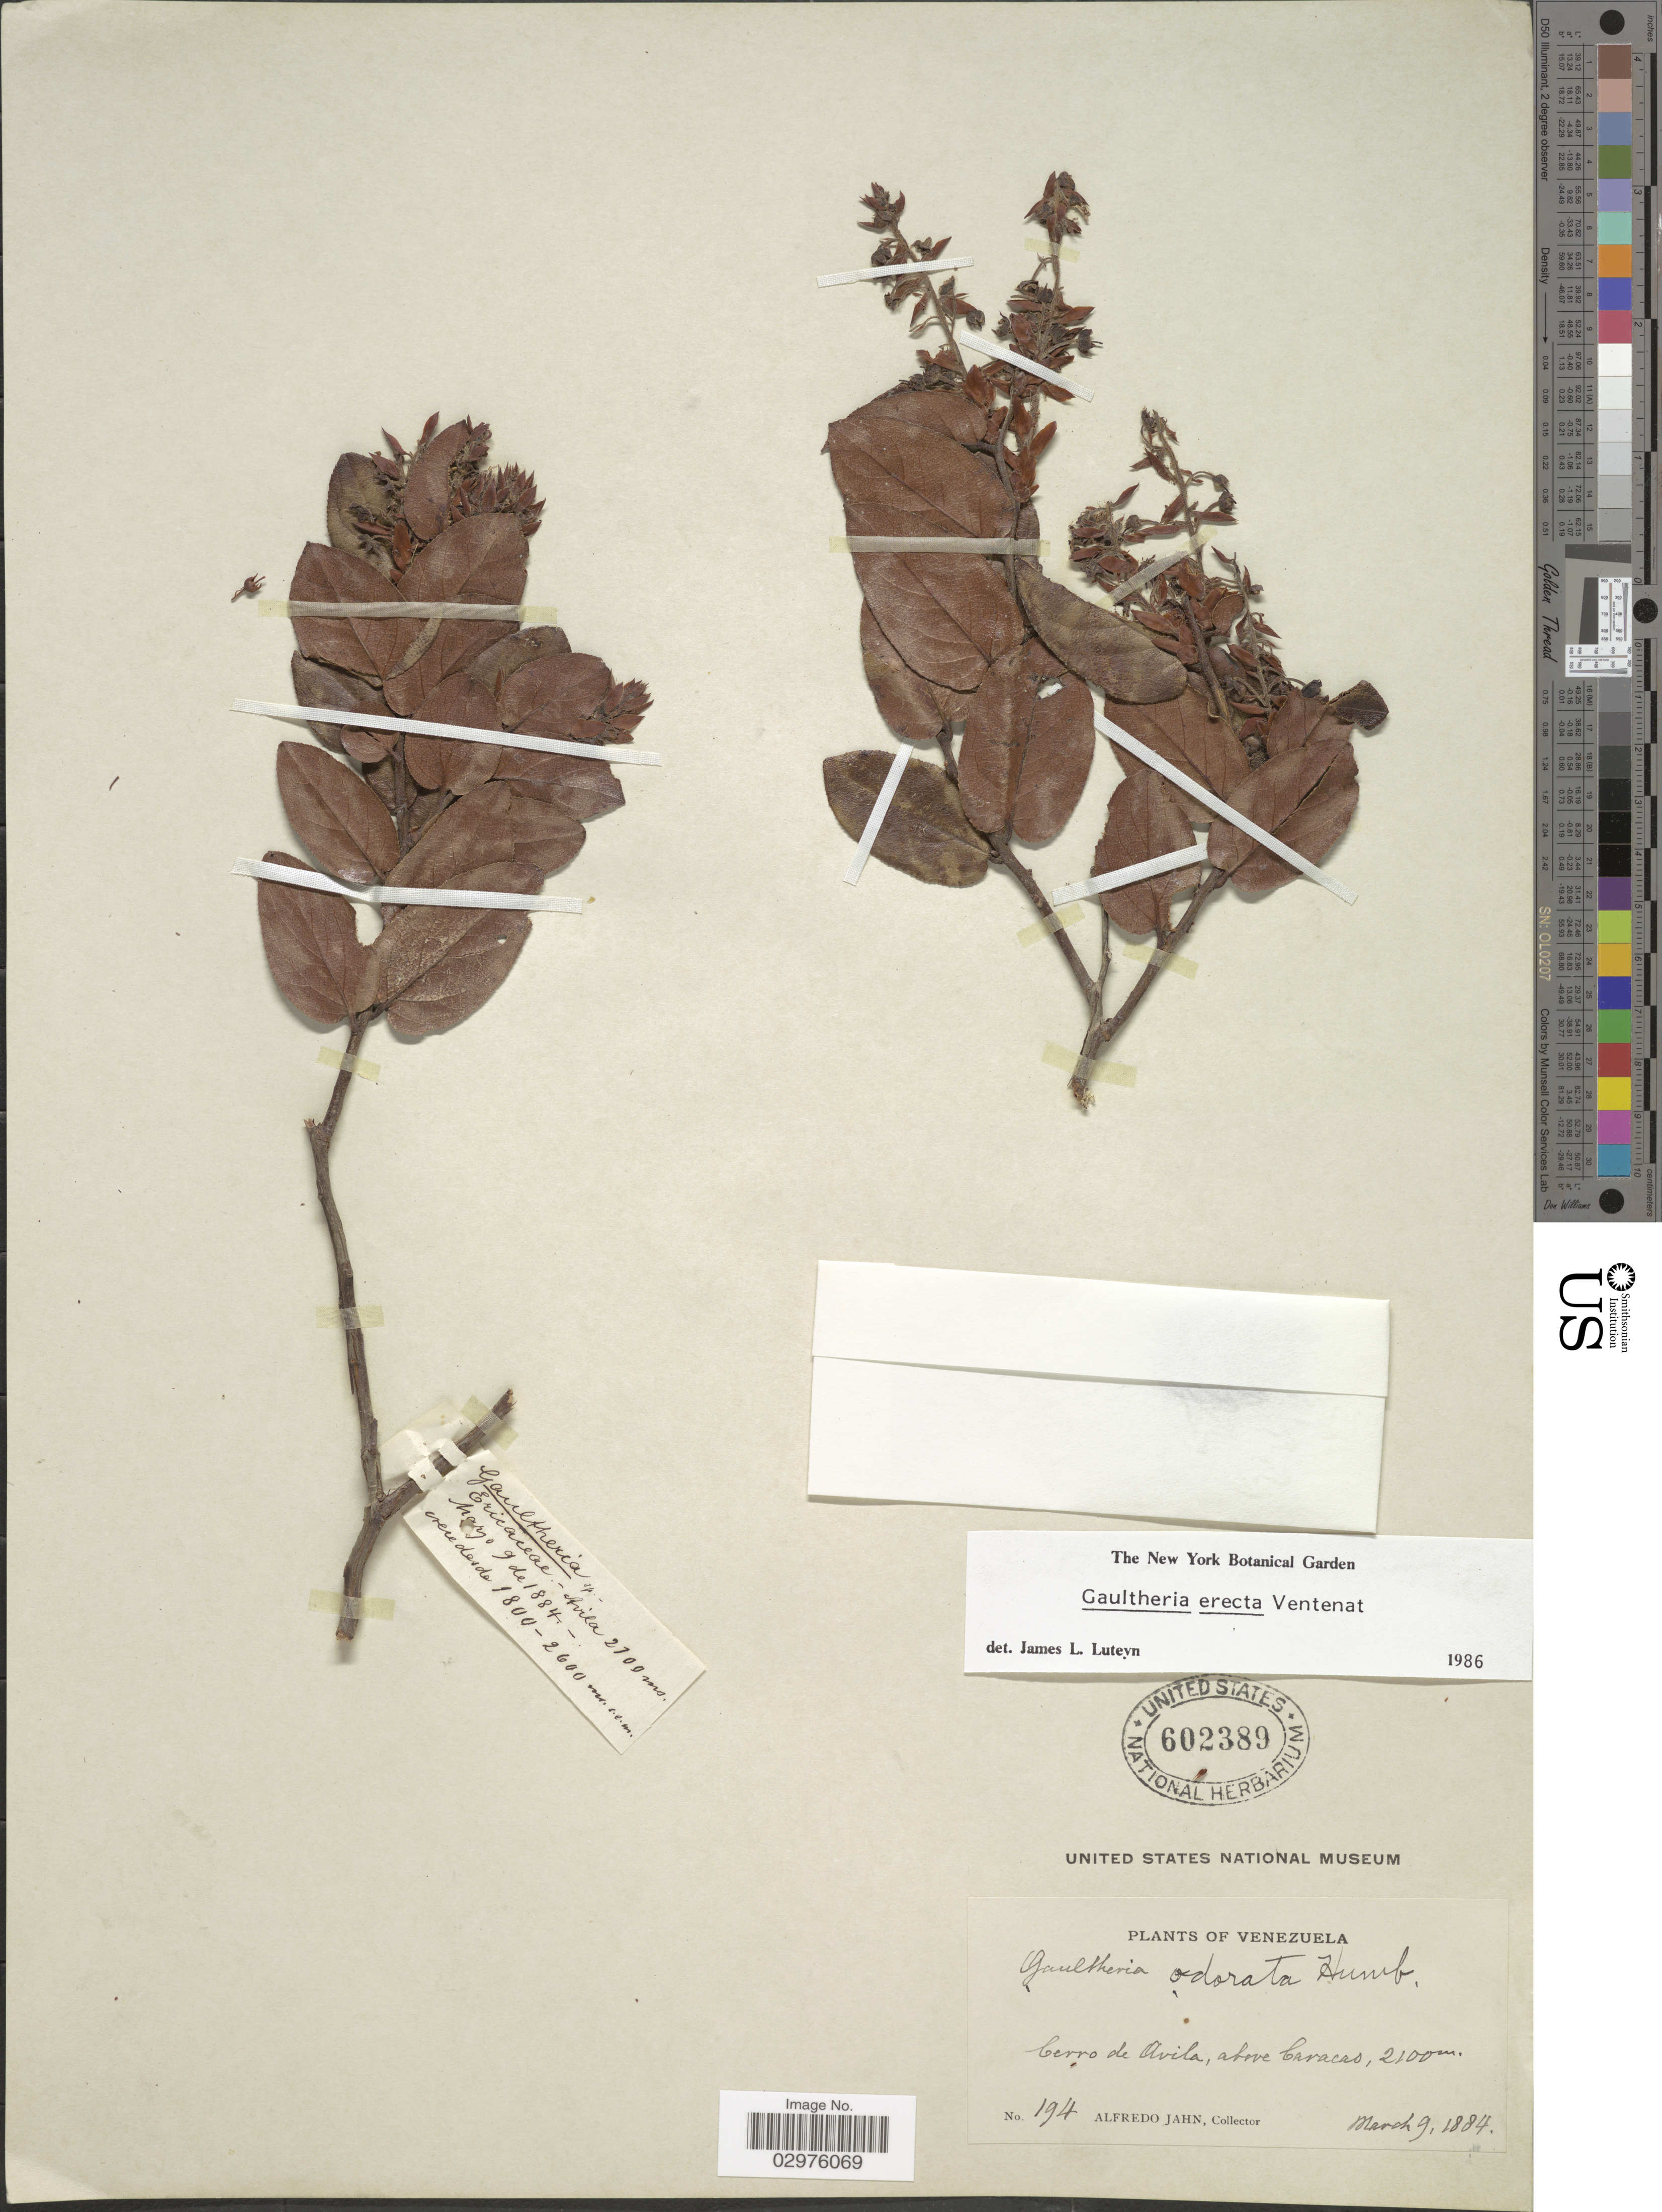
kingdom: Plantae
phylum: Tracheophyta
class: Magnoliopsida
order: Ericales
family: Ericaceae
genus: Gaultheria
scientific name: Gaultheria erecta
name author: Vent.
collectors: A. Jahn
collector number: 194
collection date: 1884-03-09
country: Venezuela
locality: Cerro de Avila, above Caracas.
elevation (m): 2100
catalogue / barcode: US 602389